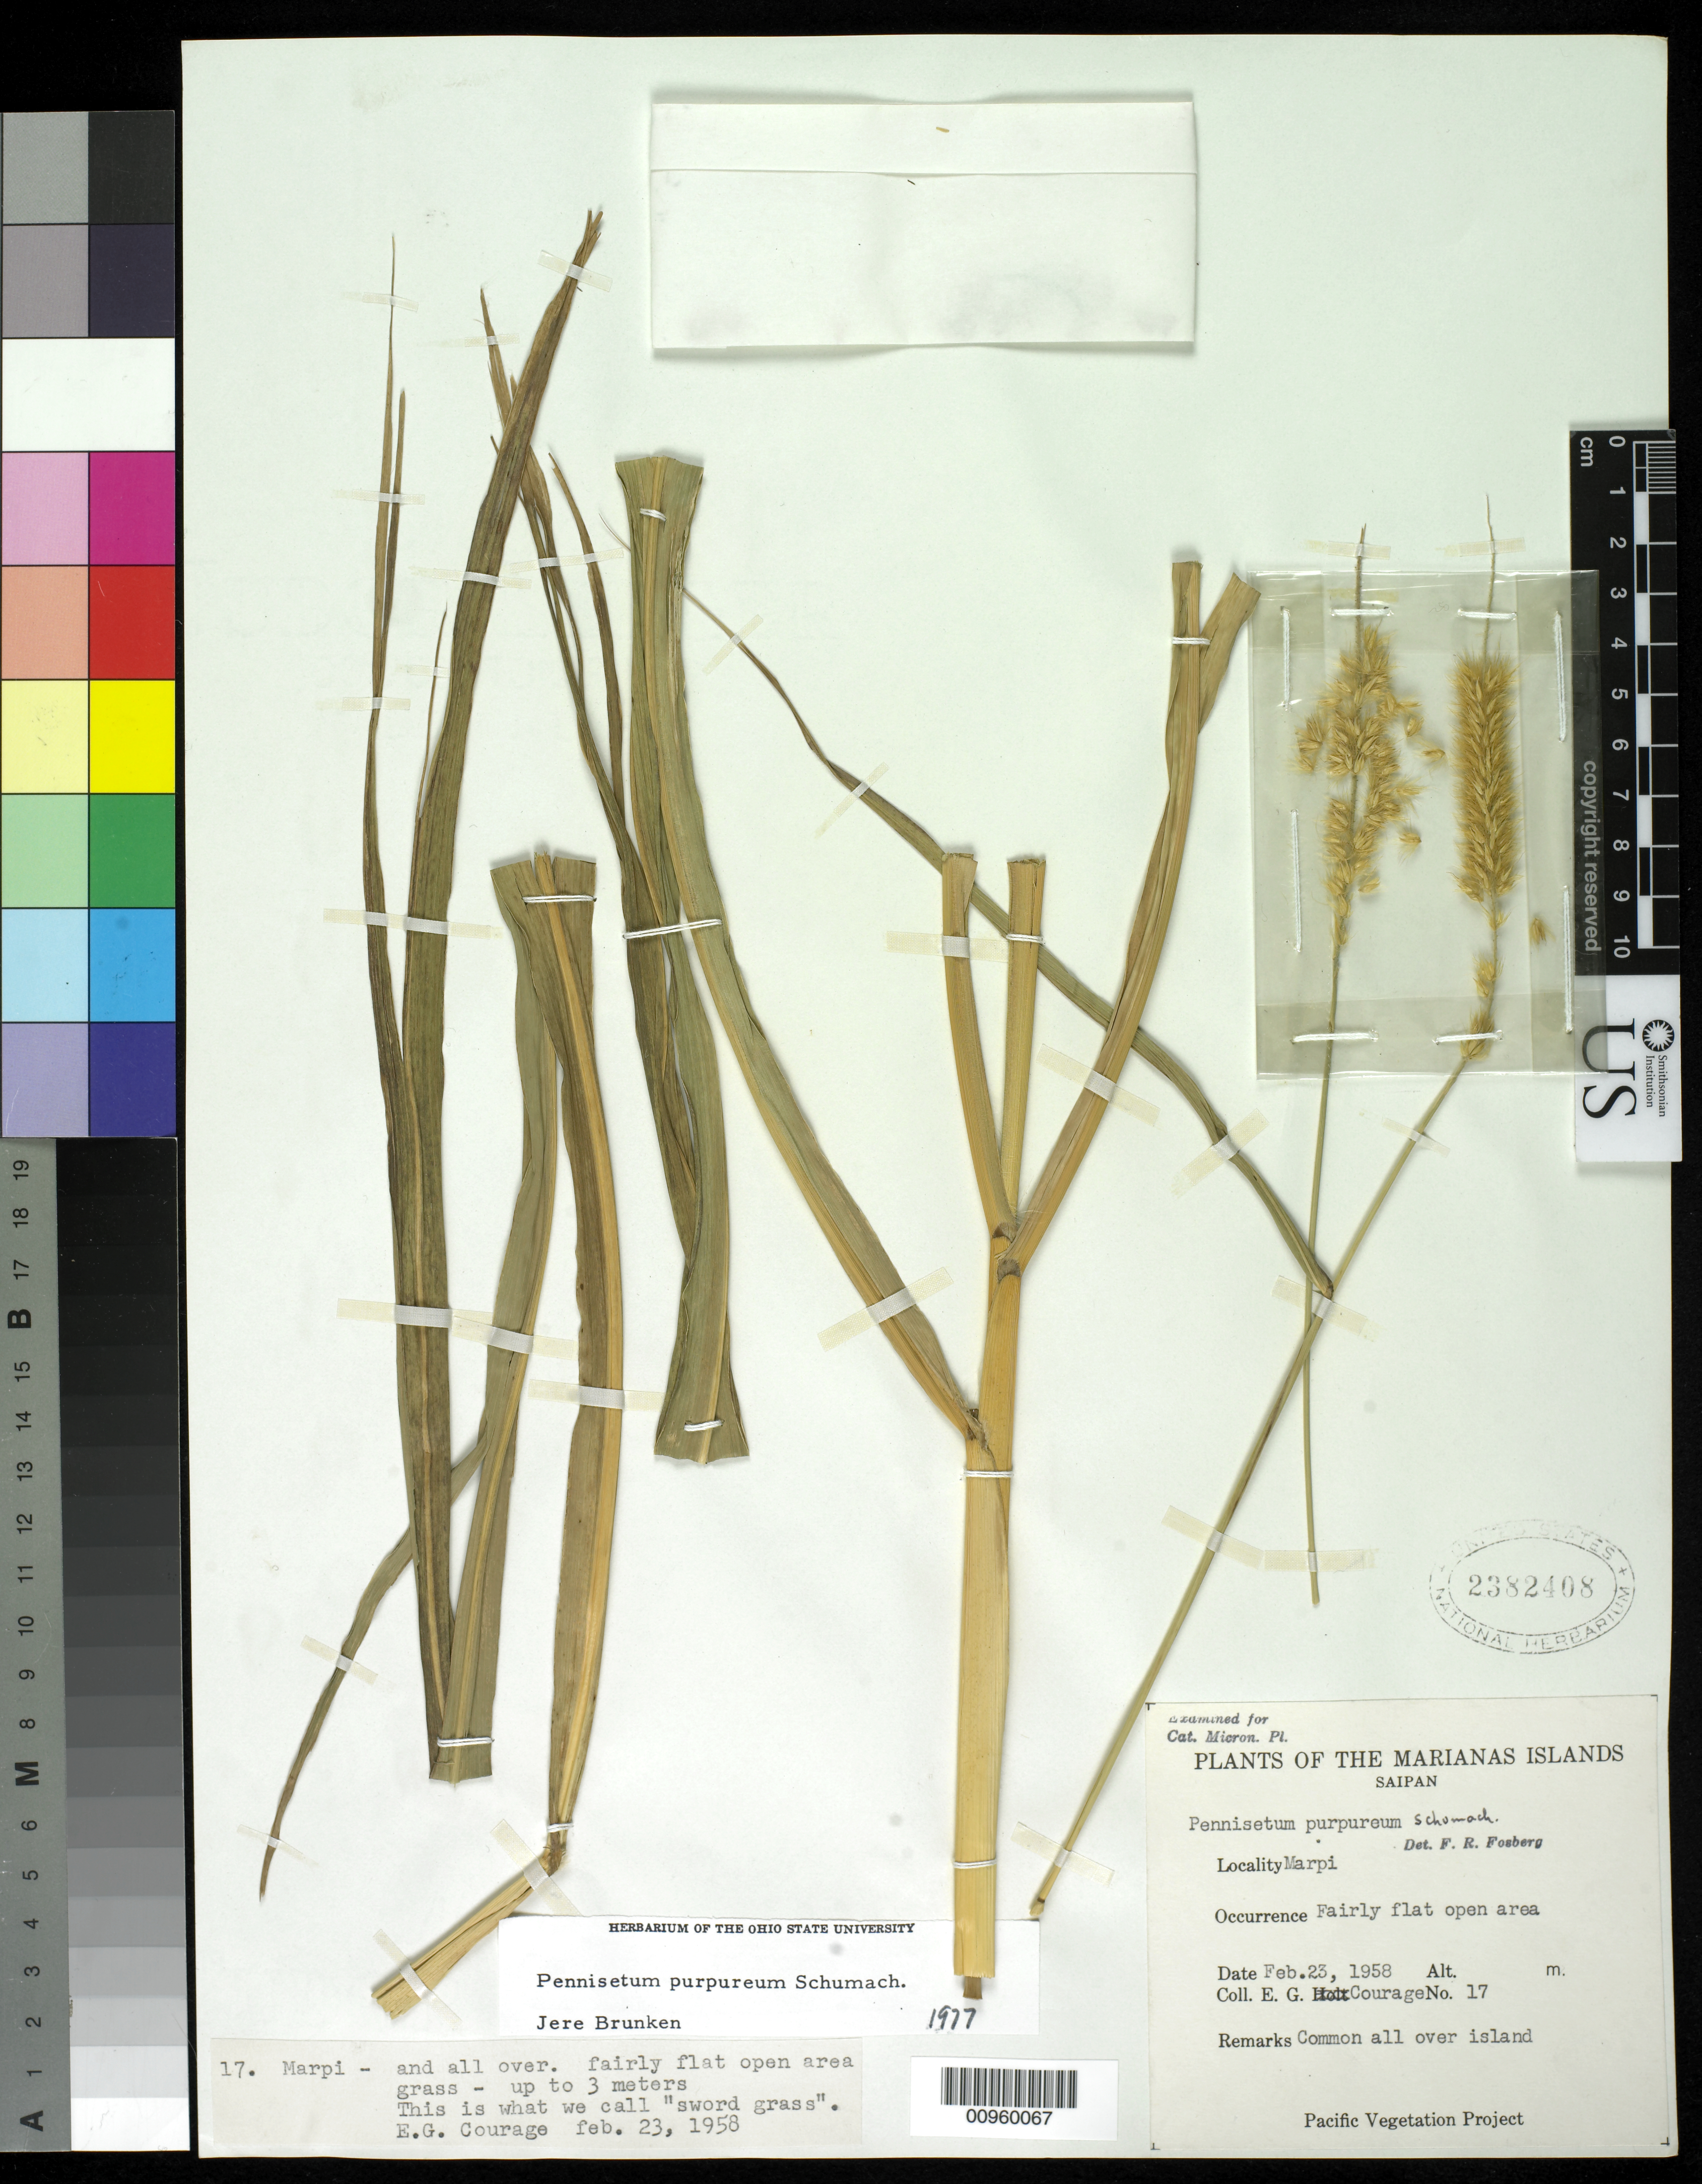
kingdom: Plantae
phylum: Tracheophyta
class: Liliopsida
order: Poales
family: Poaceae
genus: Cenchrus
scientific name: Cenchrus purpureus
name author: (Schumach.) Morrone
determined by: Poaceae Reorganization Project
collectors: E. Courage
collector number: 17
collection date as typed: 23 Feb 1958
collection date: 1958-02-23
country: Northern Mariana Islands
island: Saipan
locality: Marpi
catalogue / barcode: US 2382408